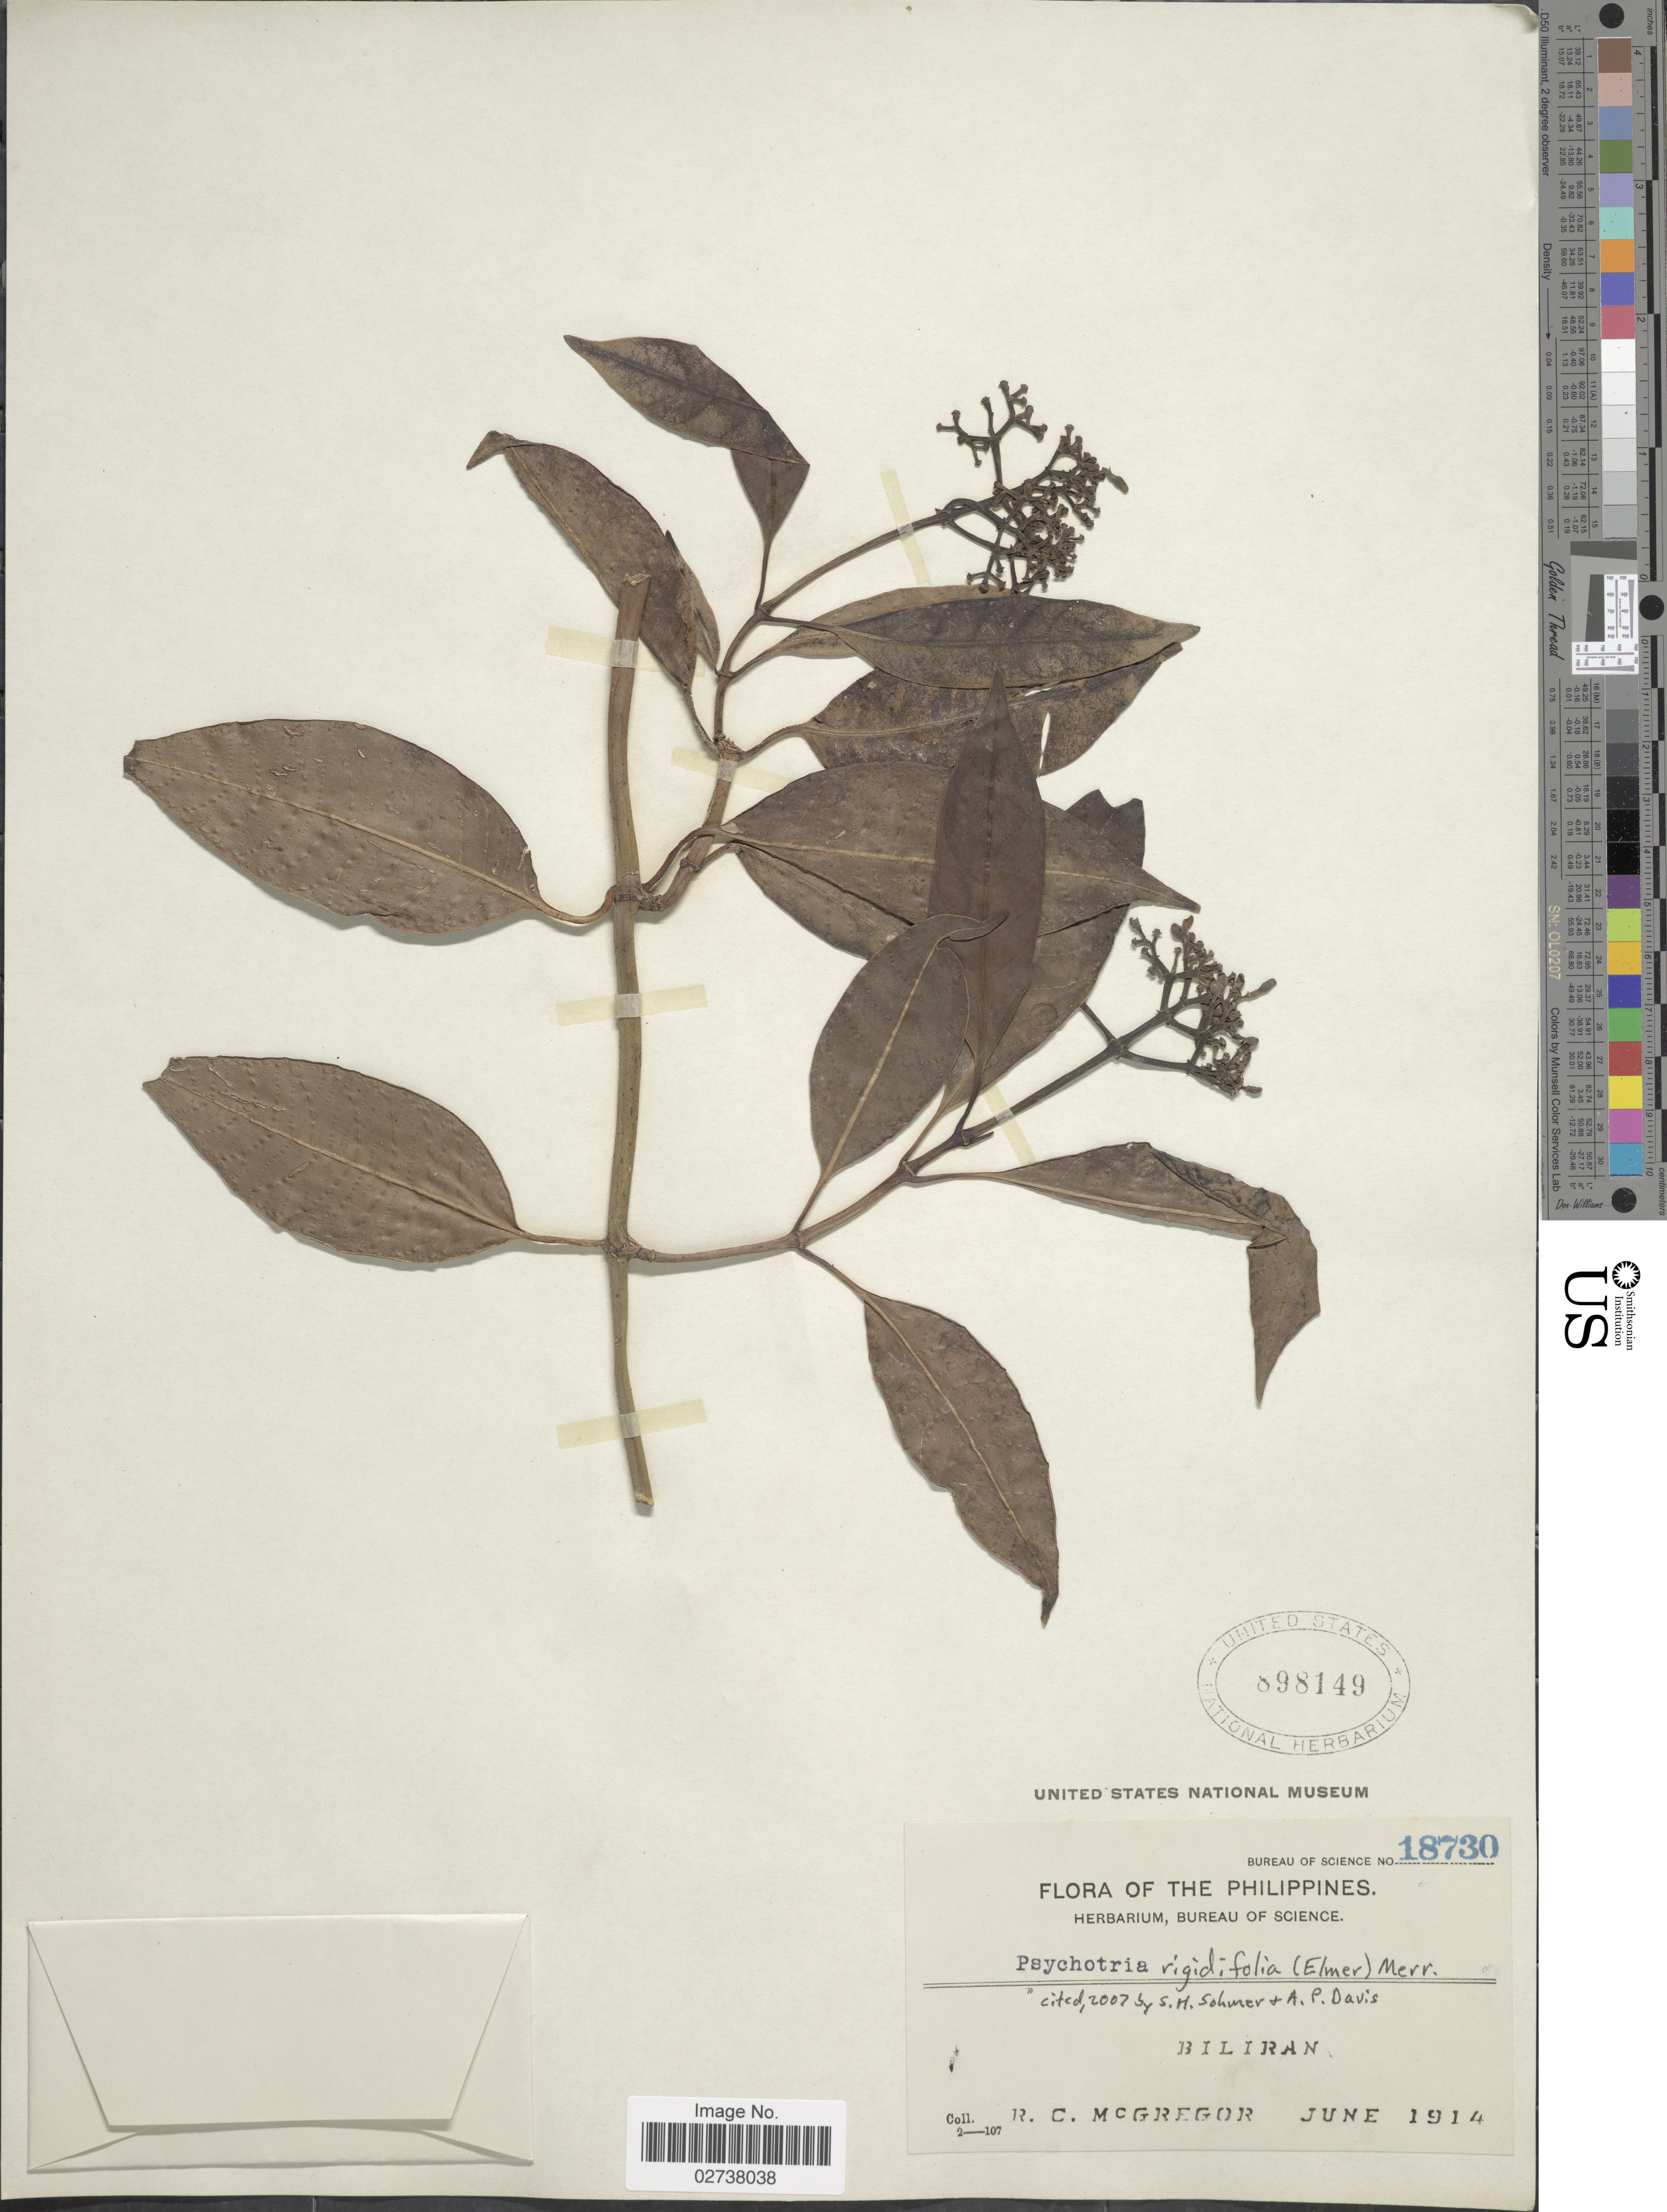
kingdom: Plantae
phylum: Tracheophyta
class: Magnoliopsida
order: Gentianales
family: Rubiaceae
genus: Psychotria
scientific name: Psychotria rigidifolia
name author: (Elmer) Merr.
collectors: R. C. McGregor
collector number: Bureau of Science 18730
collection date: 1914-06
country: Philippines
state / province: Eastern Visayas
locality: Biliran.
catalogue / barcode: US 898149